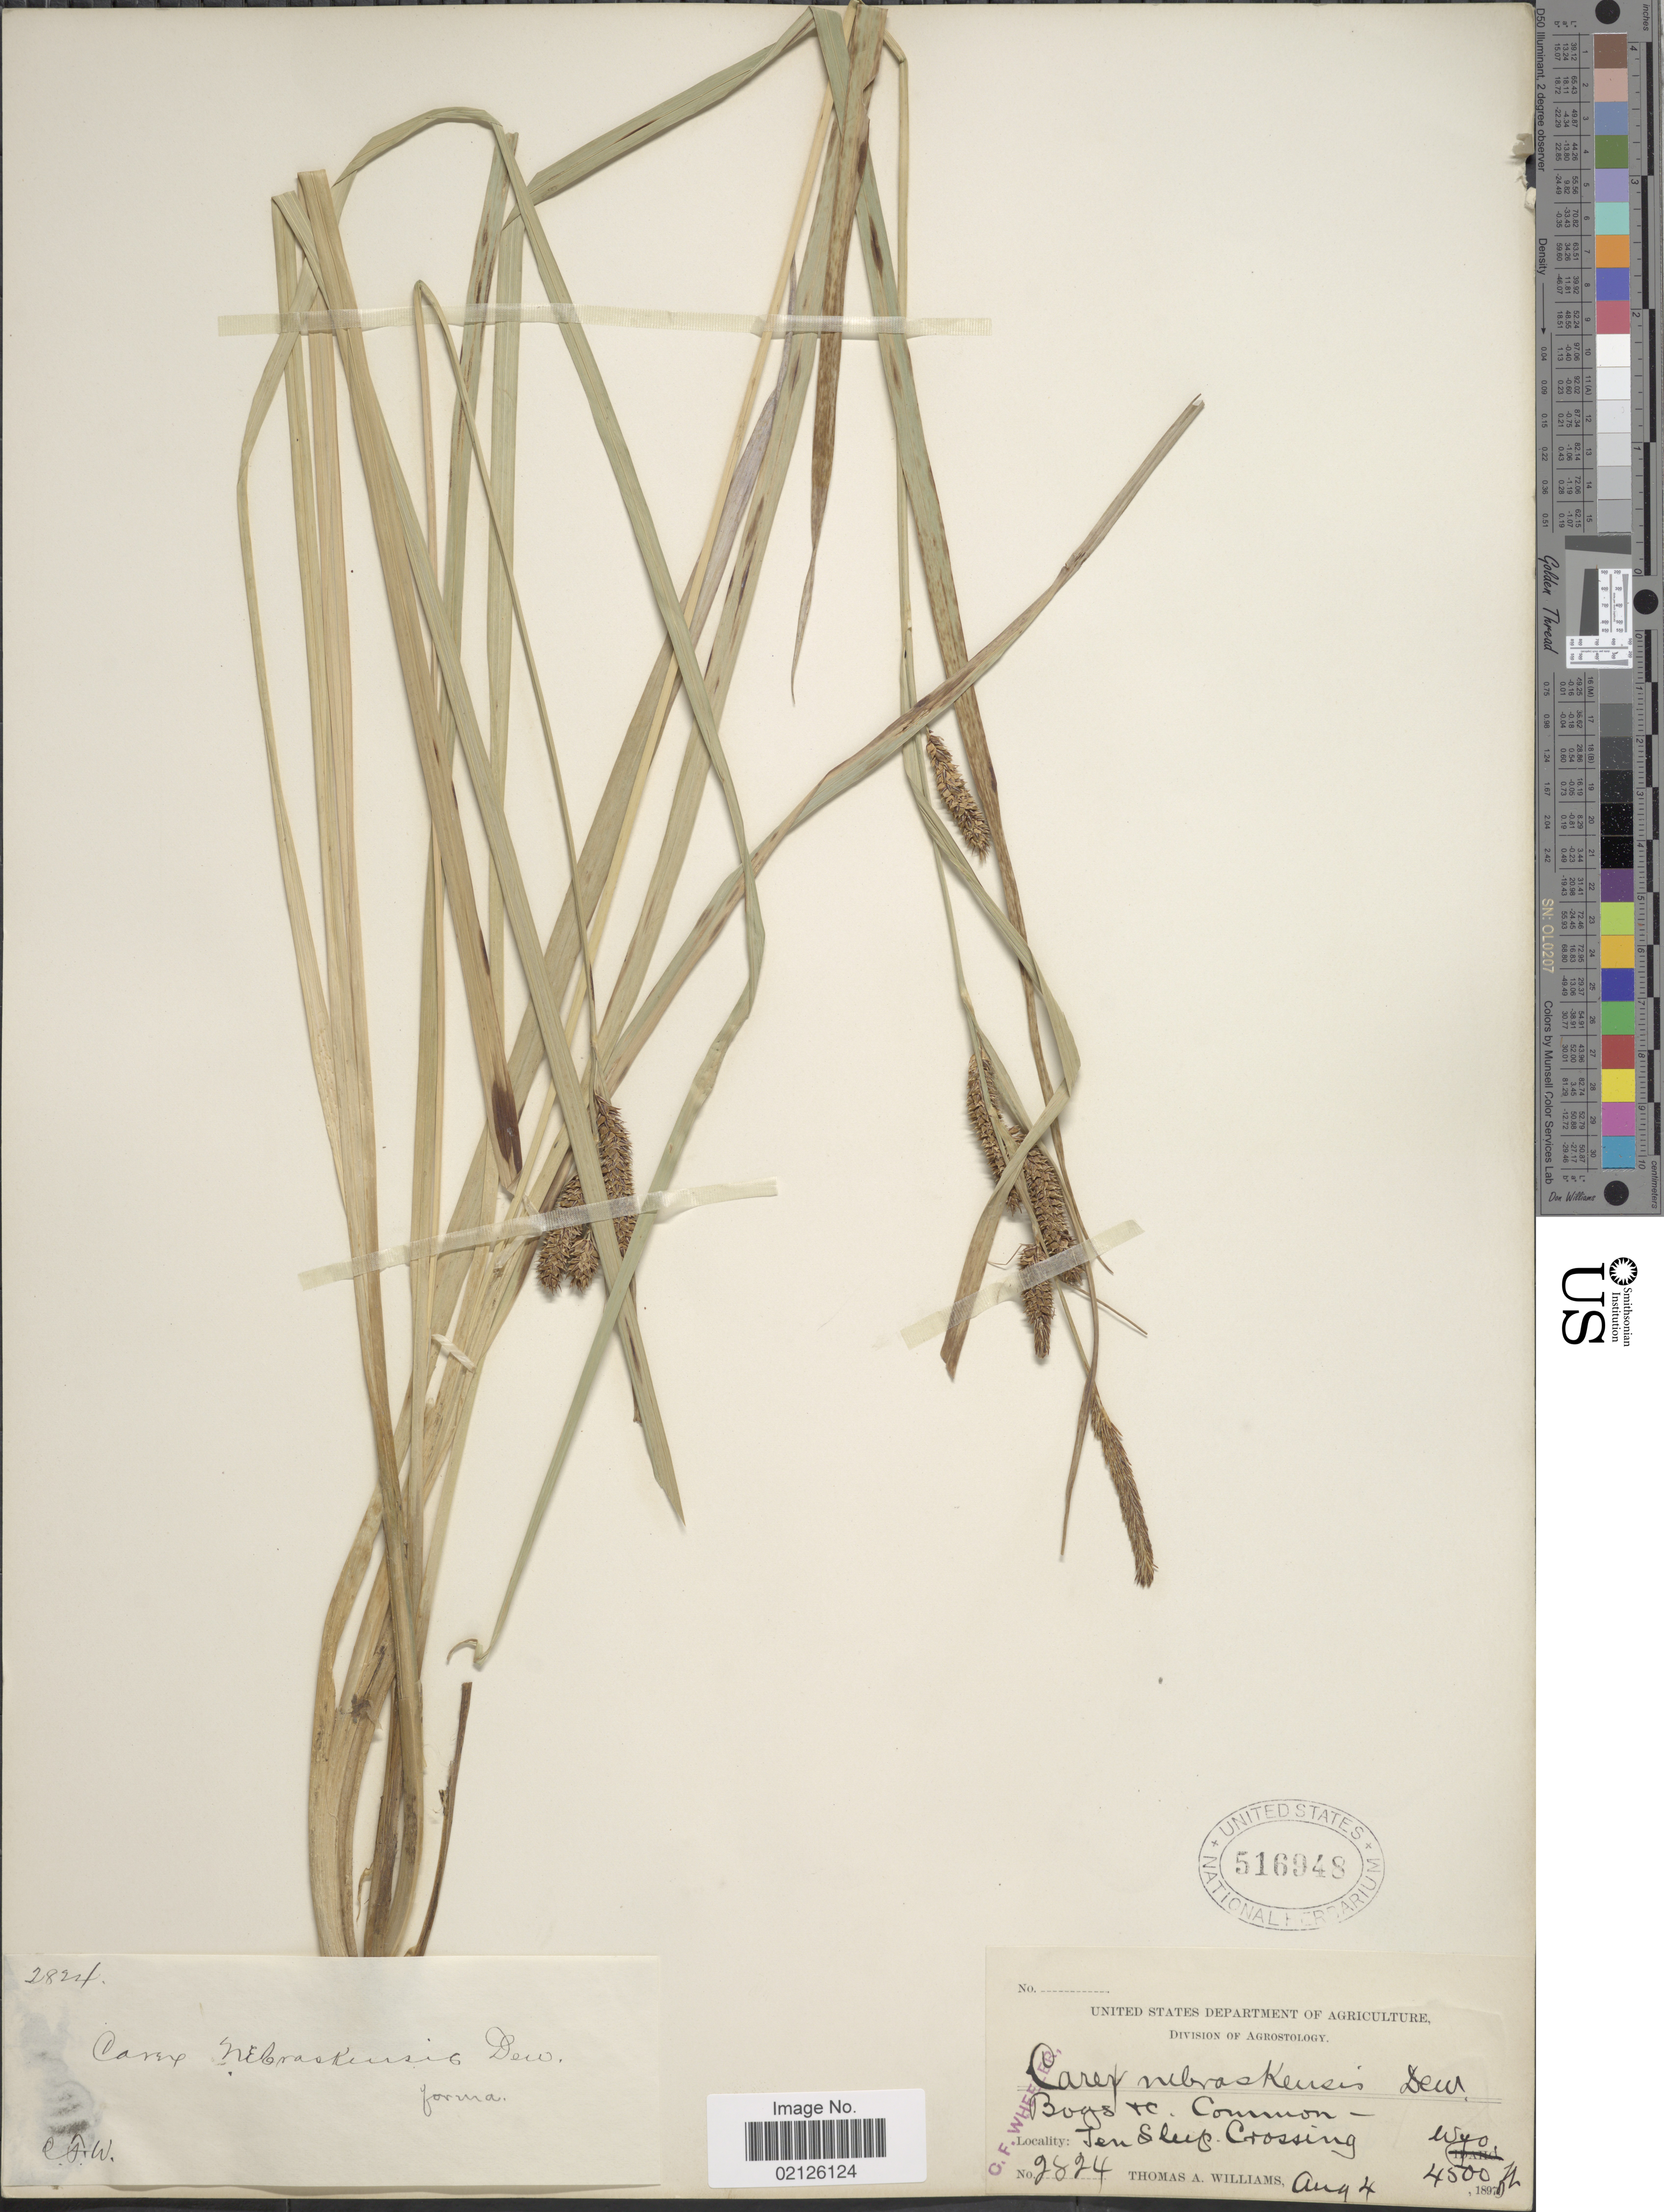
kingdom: Plantae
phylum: Tracheophyta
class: Liliopsida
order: Poales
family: Cyperaceae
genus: Carex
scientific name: Carex nebrascensis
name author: Dewey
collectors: T. A. Williams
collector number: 2824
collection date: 1897-08-04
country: United States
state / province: Wyoming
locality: Bogs, Ten Sleep Crossing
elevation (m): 1372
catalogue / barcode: US 516948